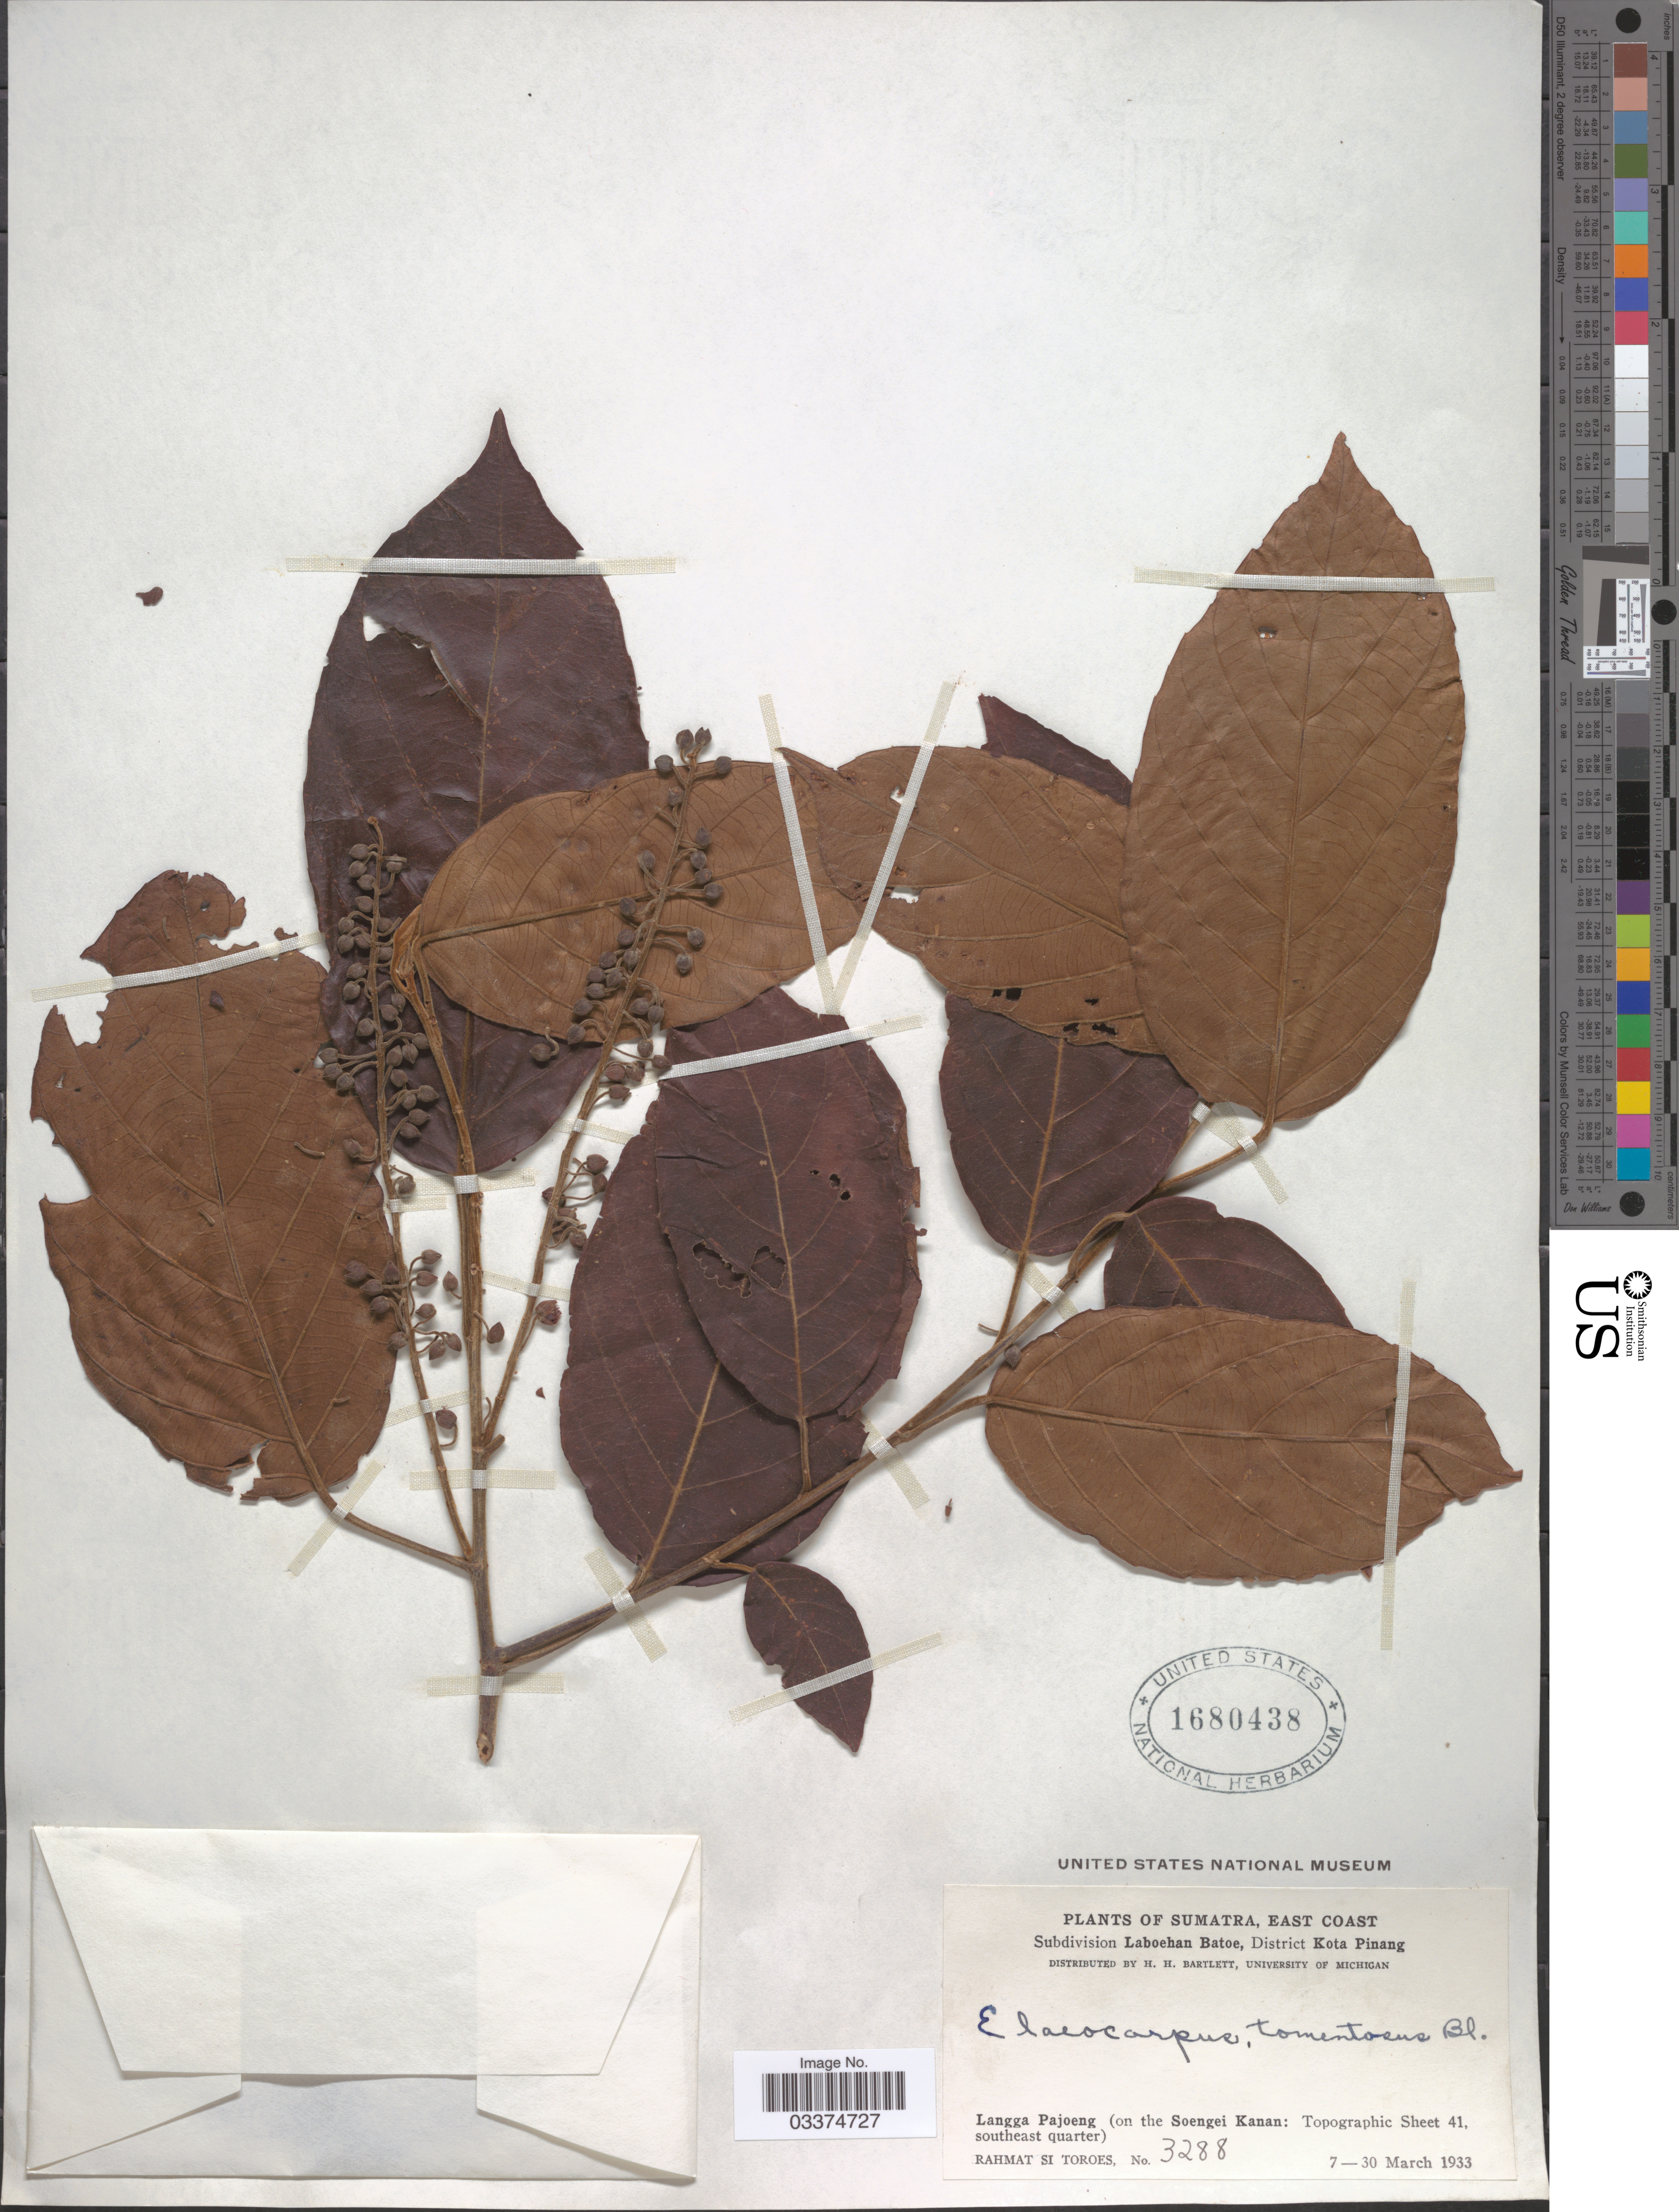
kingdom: Plantae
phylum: Tracheophyta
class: Magnoliopsida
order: Oxalidales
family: Elaeocarpaceae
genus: Elaeocarpus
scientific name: Elaeocarpus stipularis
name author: Blume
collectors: Rahmat Si Boeea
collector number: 3288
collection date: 1933-03-07/1933-03-30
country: Indonesia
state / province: Sumatra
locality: East Coast. Subdivision Laboehan Batoe, District Kota Pinang. Langga Pajoeng (on the Soengei Kanan: Topographic Sheet 41, southeast quarter).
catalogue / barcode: US 1680438